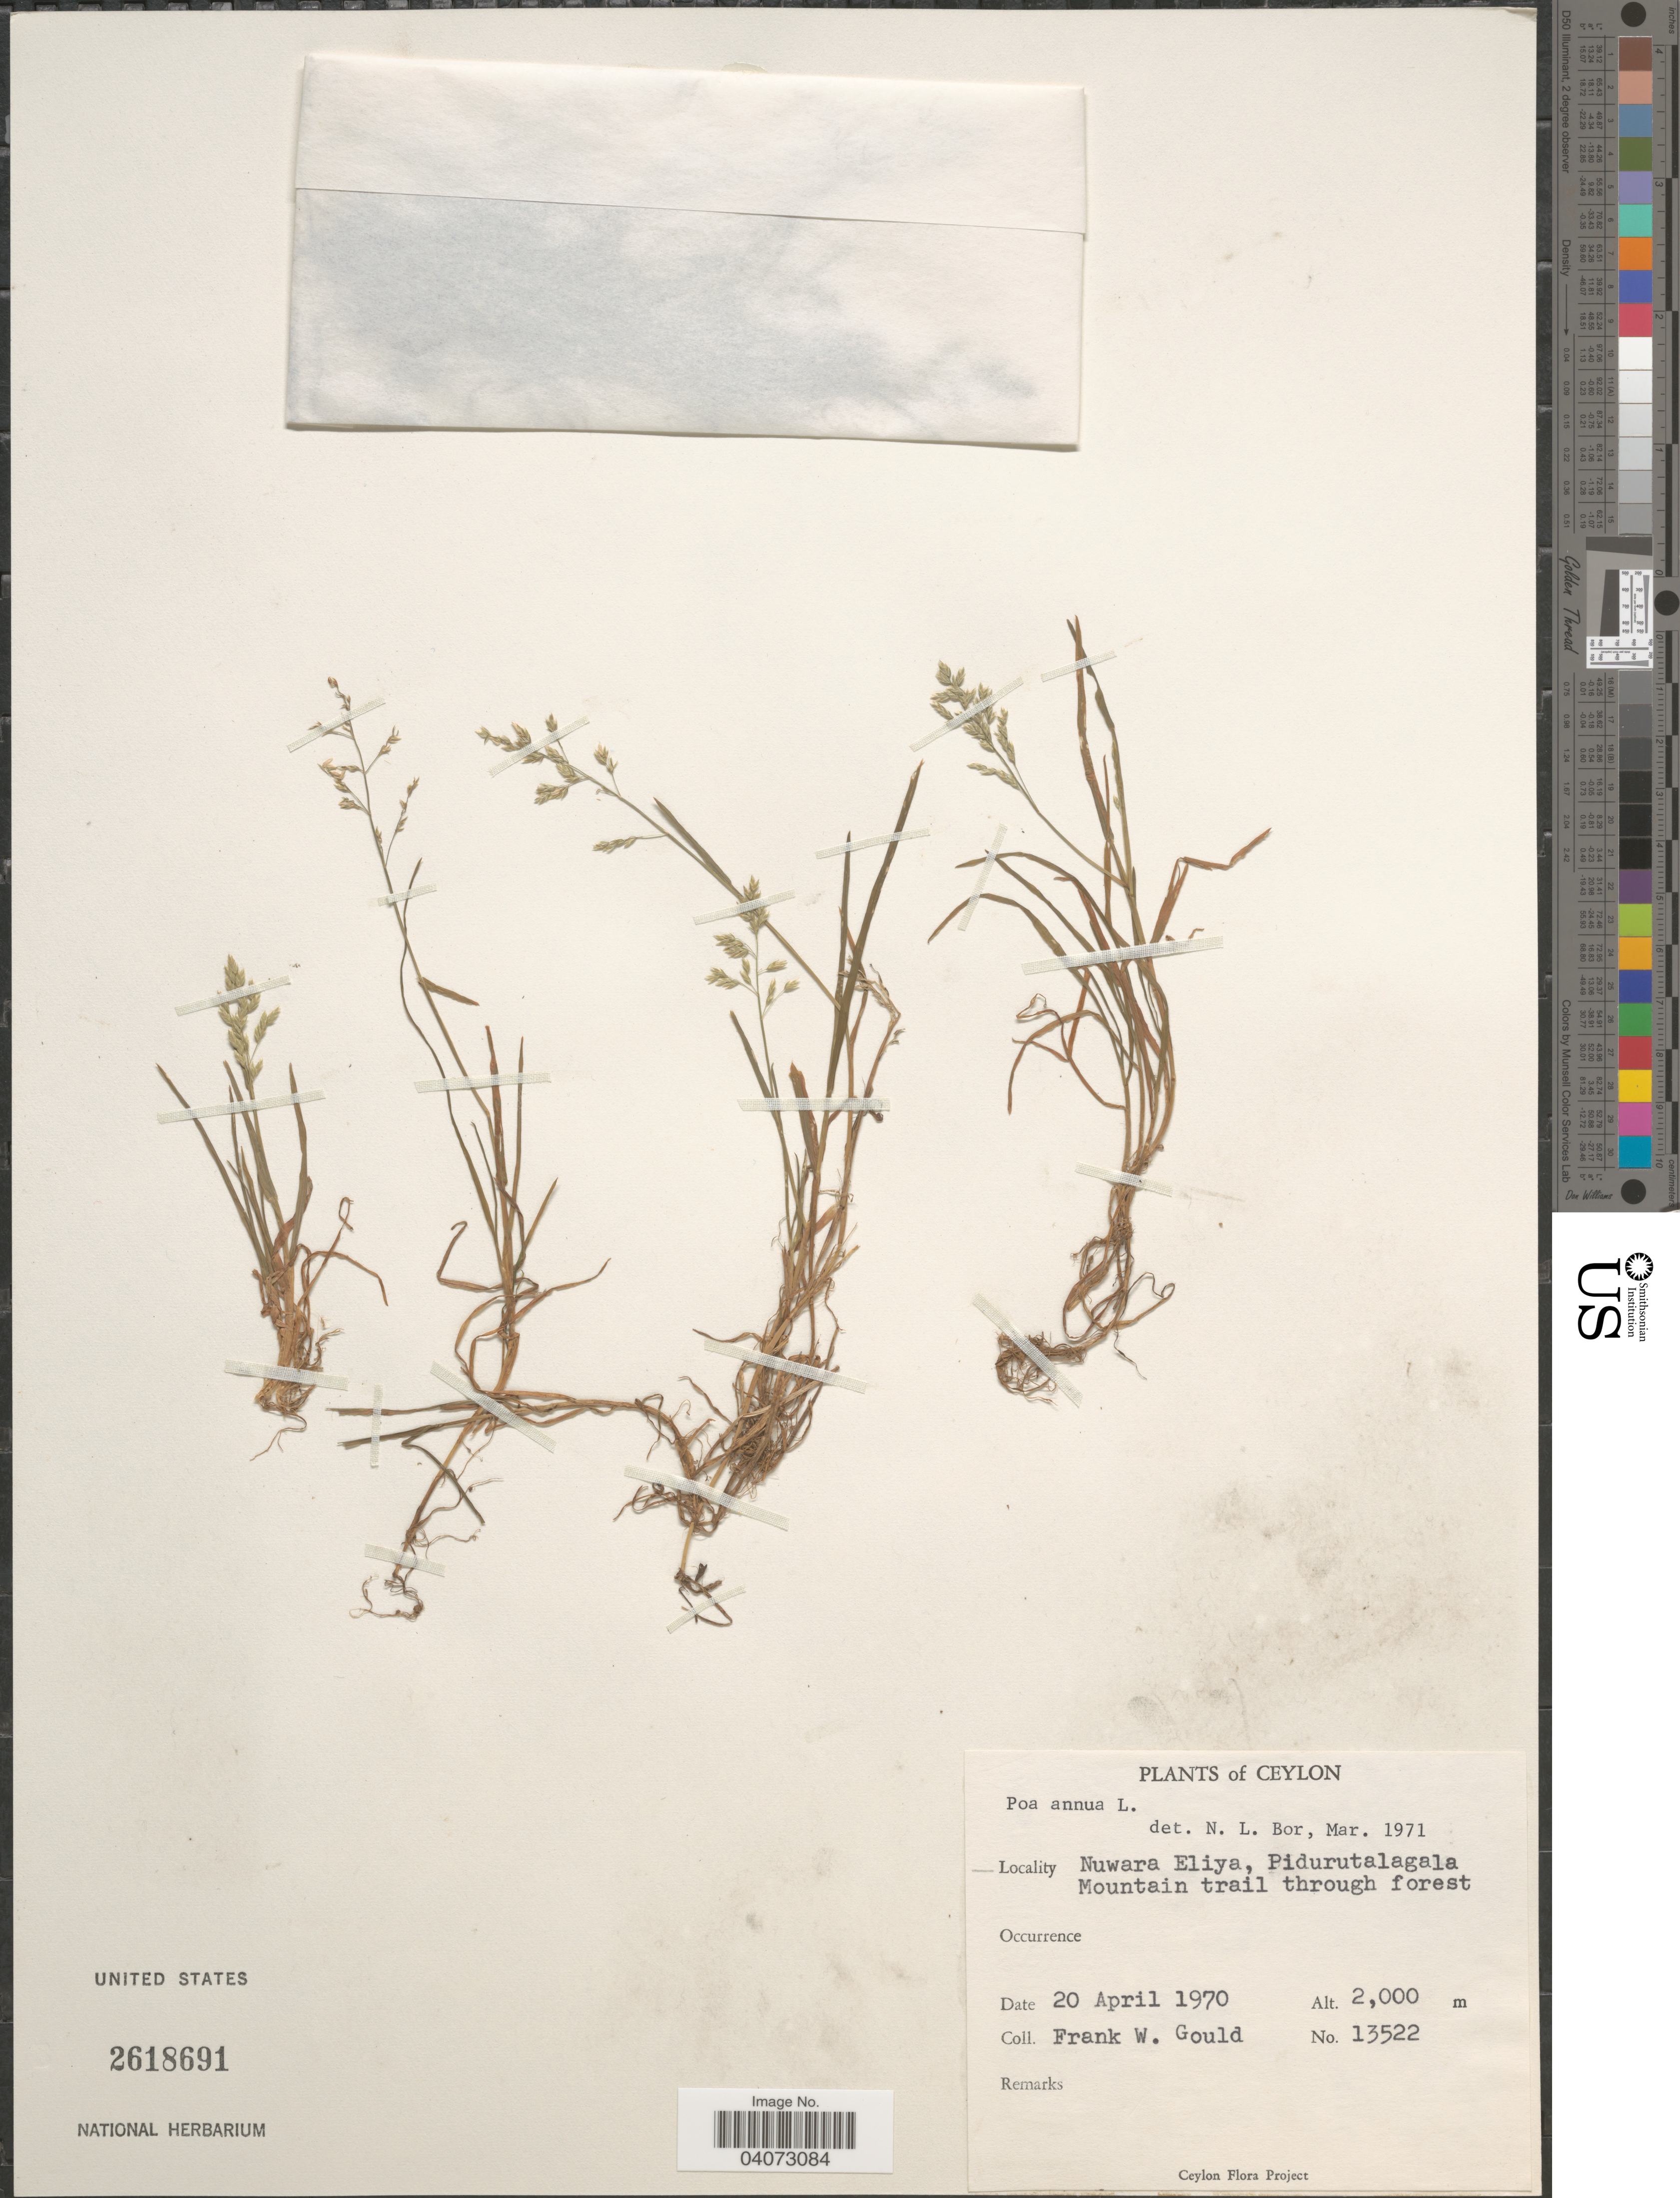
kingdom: Plantae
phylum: Tracheophyta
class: Liliopsida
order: Poales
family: Poaceae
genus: Poa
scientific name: Poa annua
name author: L.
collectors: F. W. Gould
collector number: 13522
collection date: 1970-04-20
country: Sri Lanka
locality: Ceylon. Nuwara Eliya, Pidurutalagala Mountain trail through forest.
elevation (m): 2000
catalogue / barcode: US 2618691